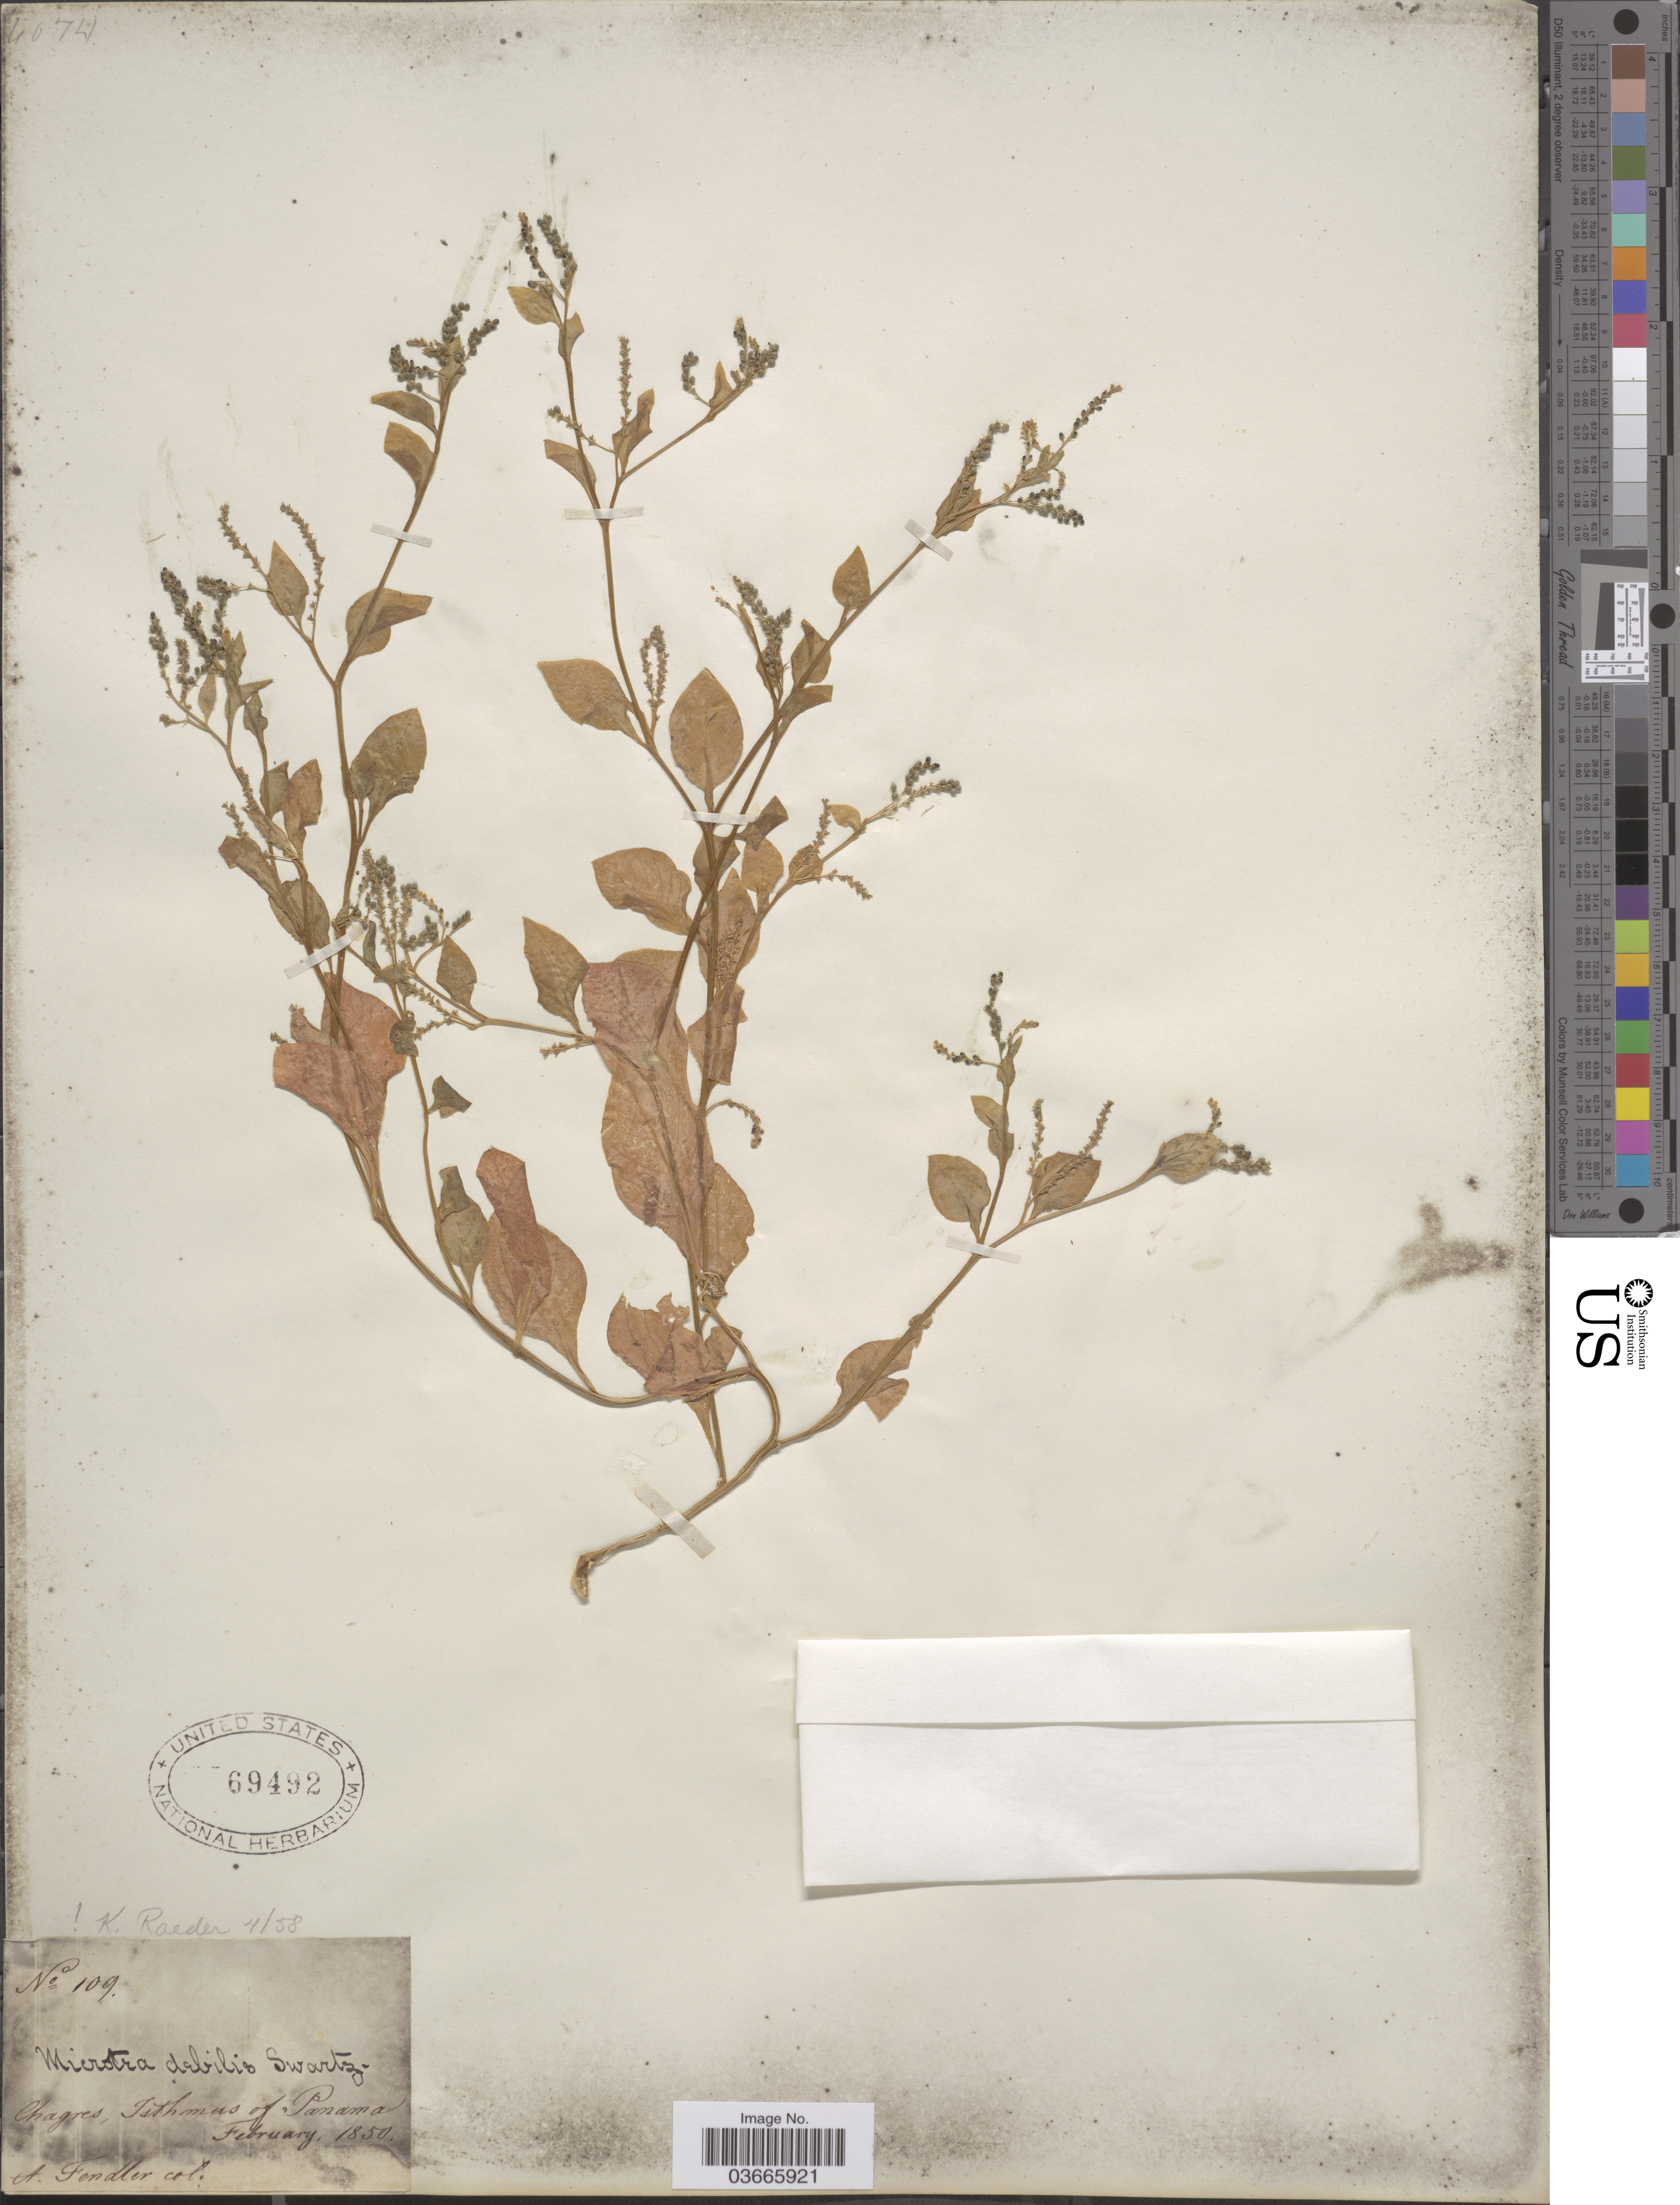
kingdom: Plantae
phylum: Tracheophyta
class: Magnoliopsida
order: Caryophyllales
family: Microteaceae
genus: Microtea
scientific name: Microtea debilis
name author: Sw.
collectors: A. Fendler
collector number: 109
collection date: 1850-02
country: Panama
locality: Chagres, Isthmus of Panama.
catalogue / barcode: US 69492